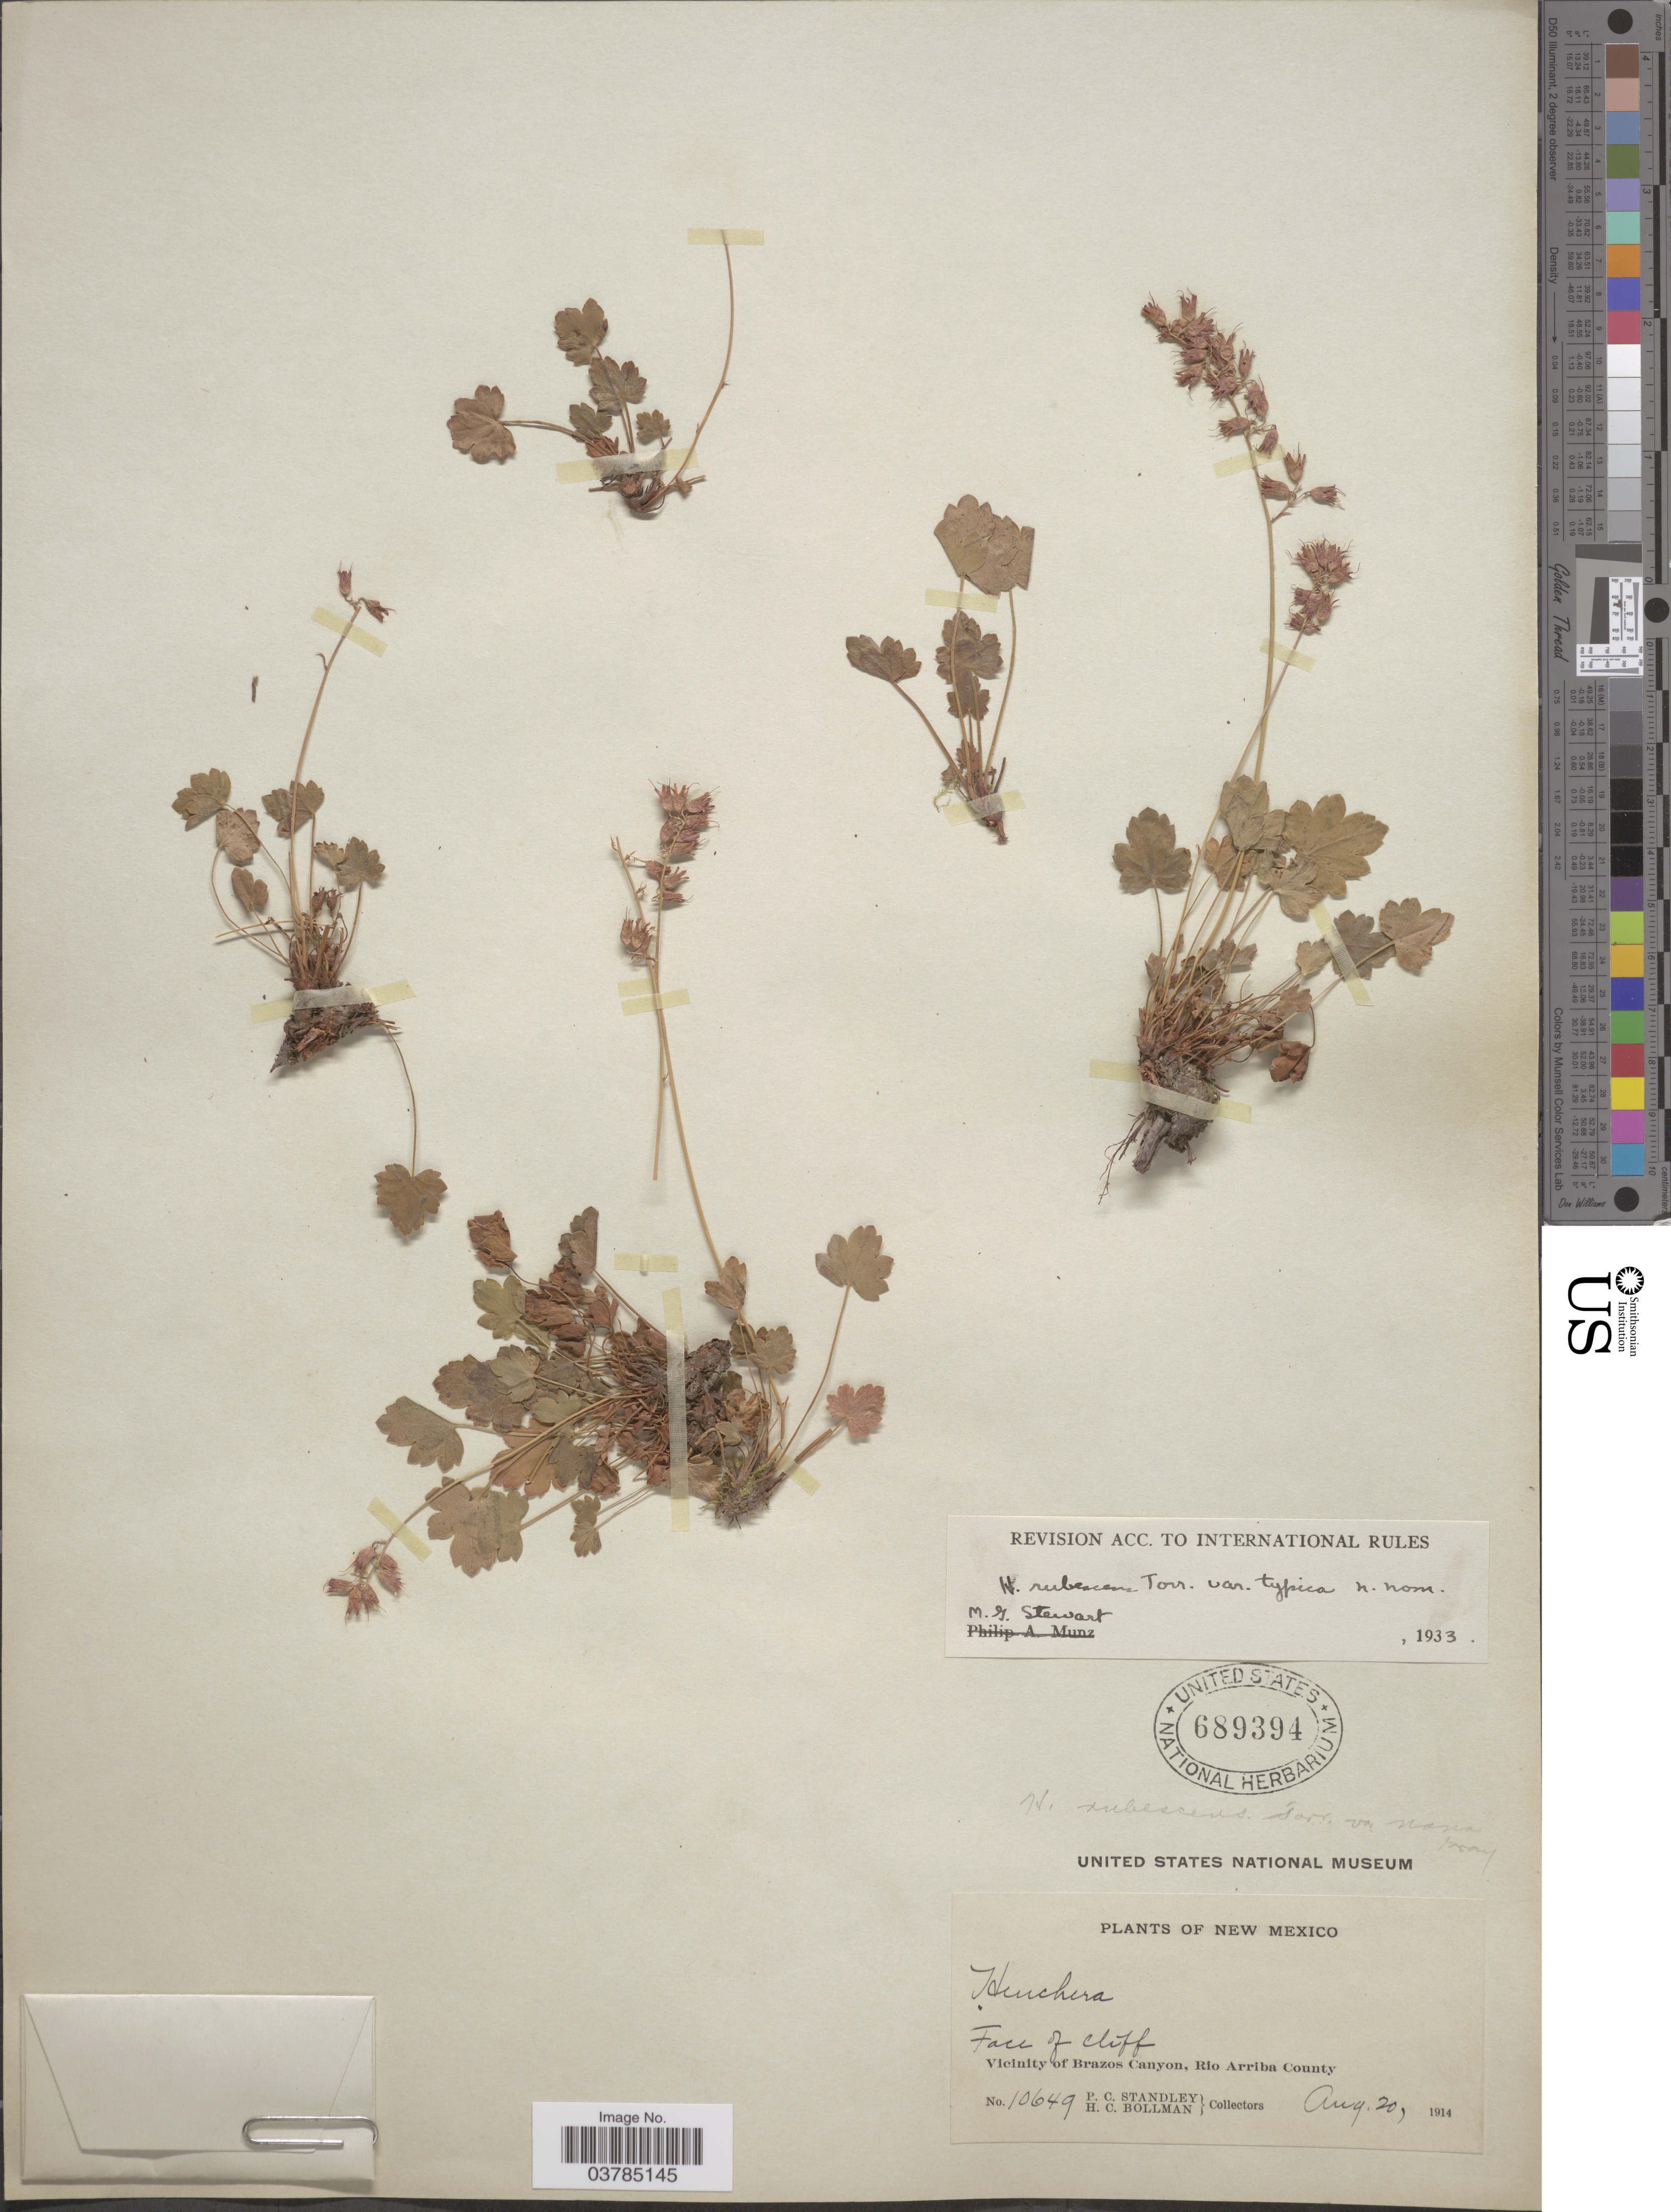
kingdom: Plantae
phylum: Tracheophyta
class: Magnoliopsida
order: Saxifragales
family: Saxifragaceae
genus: Heuchera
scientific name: Heuchera rubescens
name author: Torr.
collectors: P. C. Standley & H. C. Bollman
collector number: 10649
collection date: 1914-08-20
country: United States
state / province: New Mexico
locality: Vicinity of Brazos Canyon, Rio Arriba County.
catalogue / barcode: US 689394